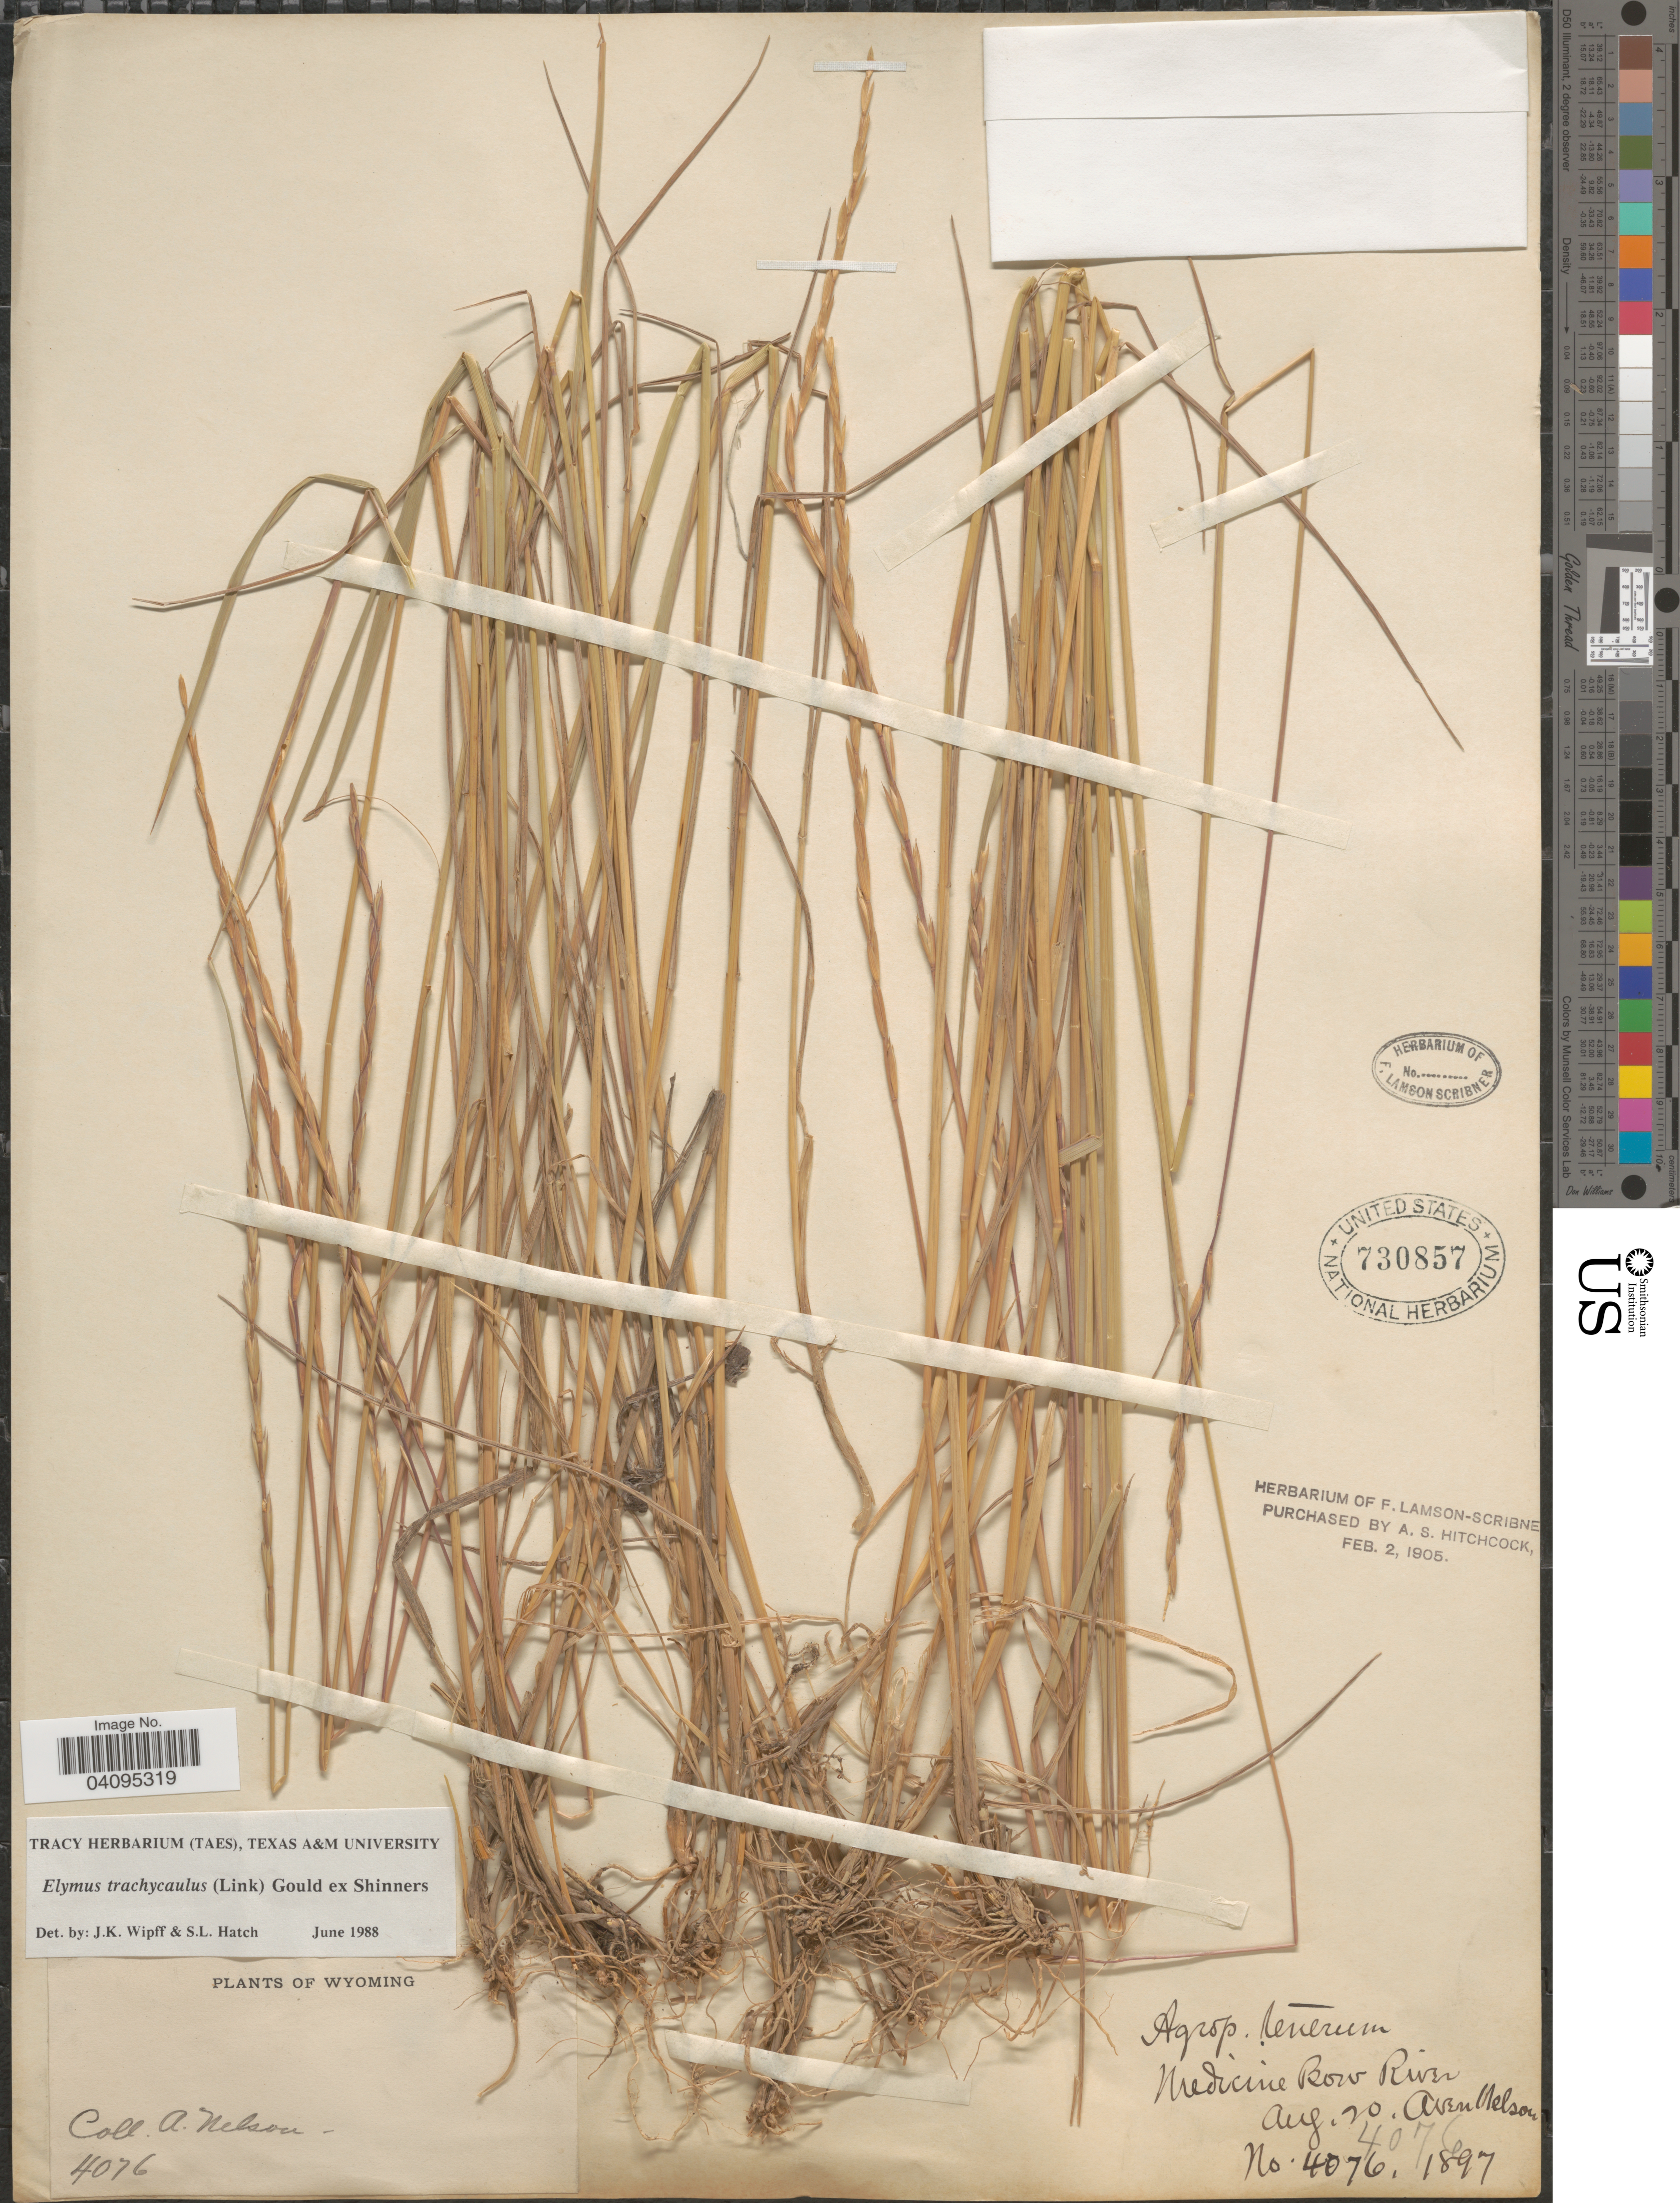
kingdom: Plantae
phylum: Tracheophyta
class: Liliopsida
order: Poales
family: Poaceae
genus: Elymus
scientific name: Elymus trachycaulus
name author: (Link) Gould ex Shinners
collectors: A. Nelson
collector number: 4076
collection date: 1897-08-20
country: United States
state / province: Wyoming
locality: Medicine Bow River.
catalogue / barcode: US 730857